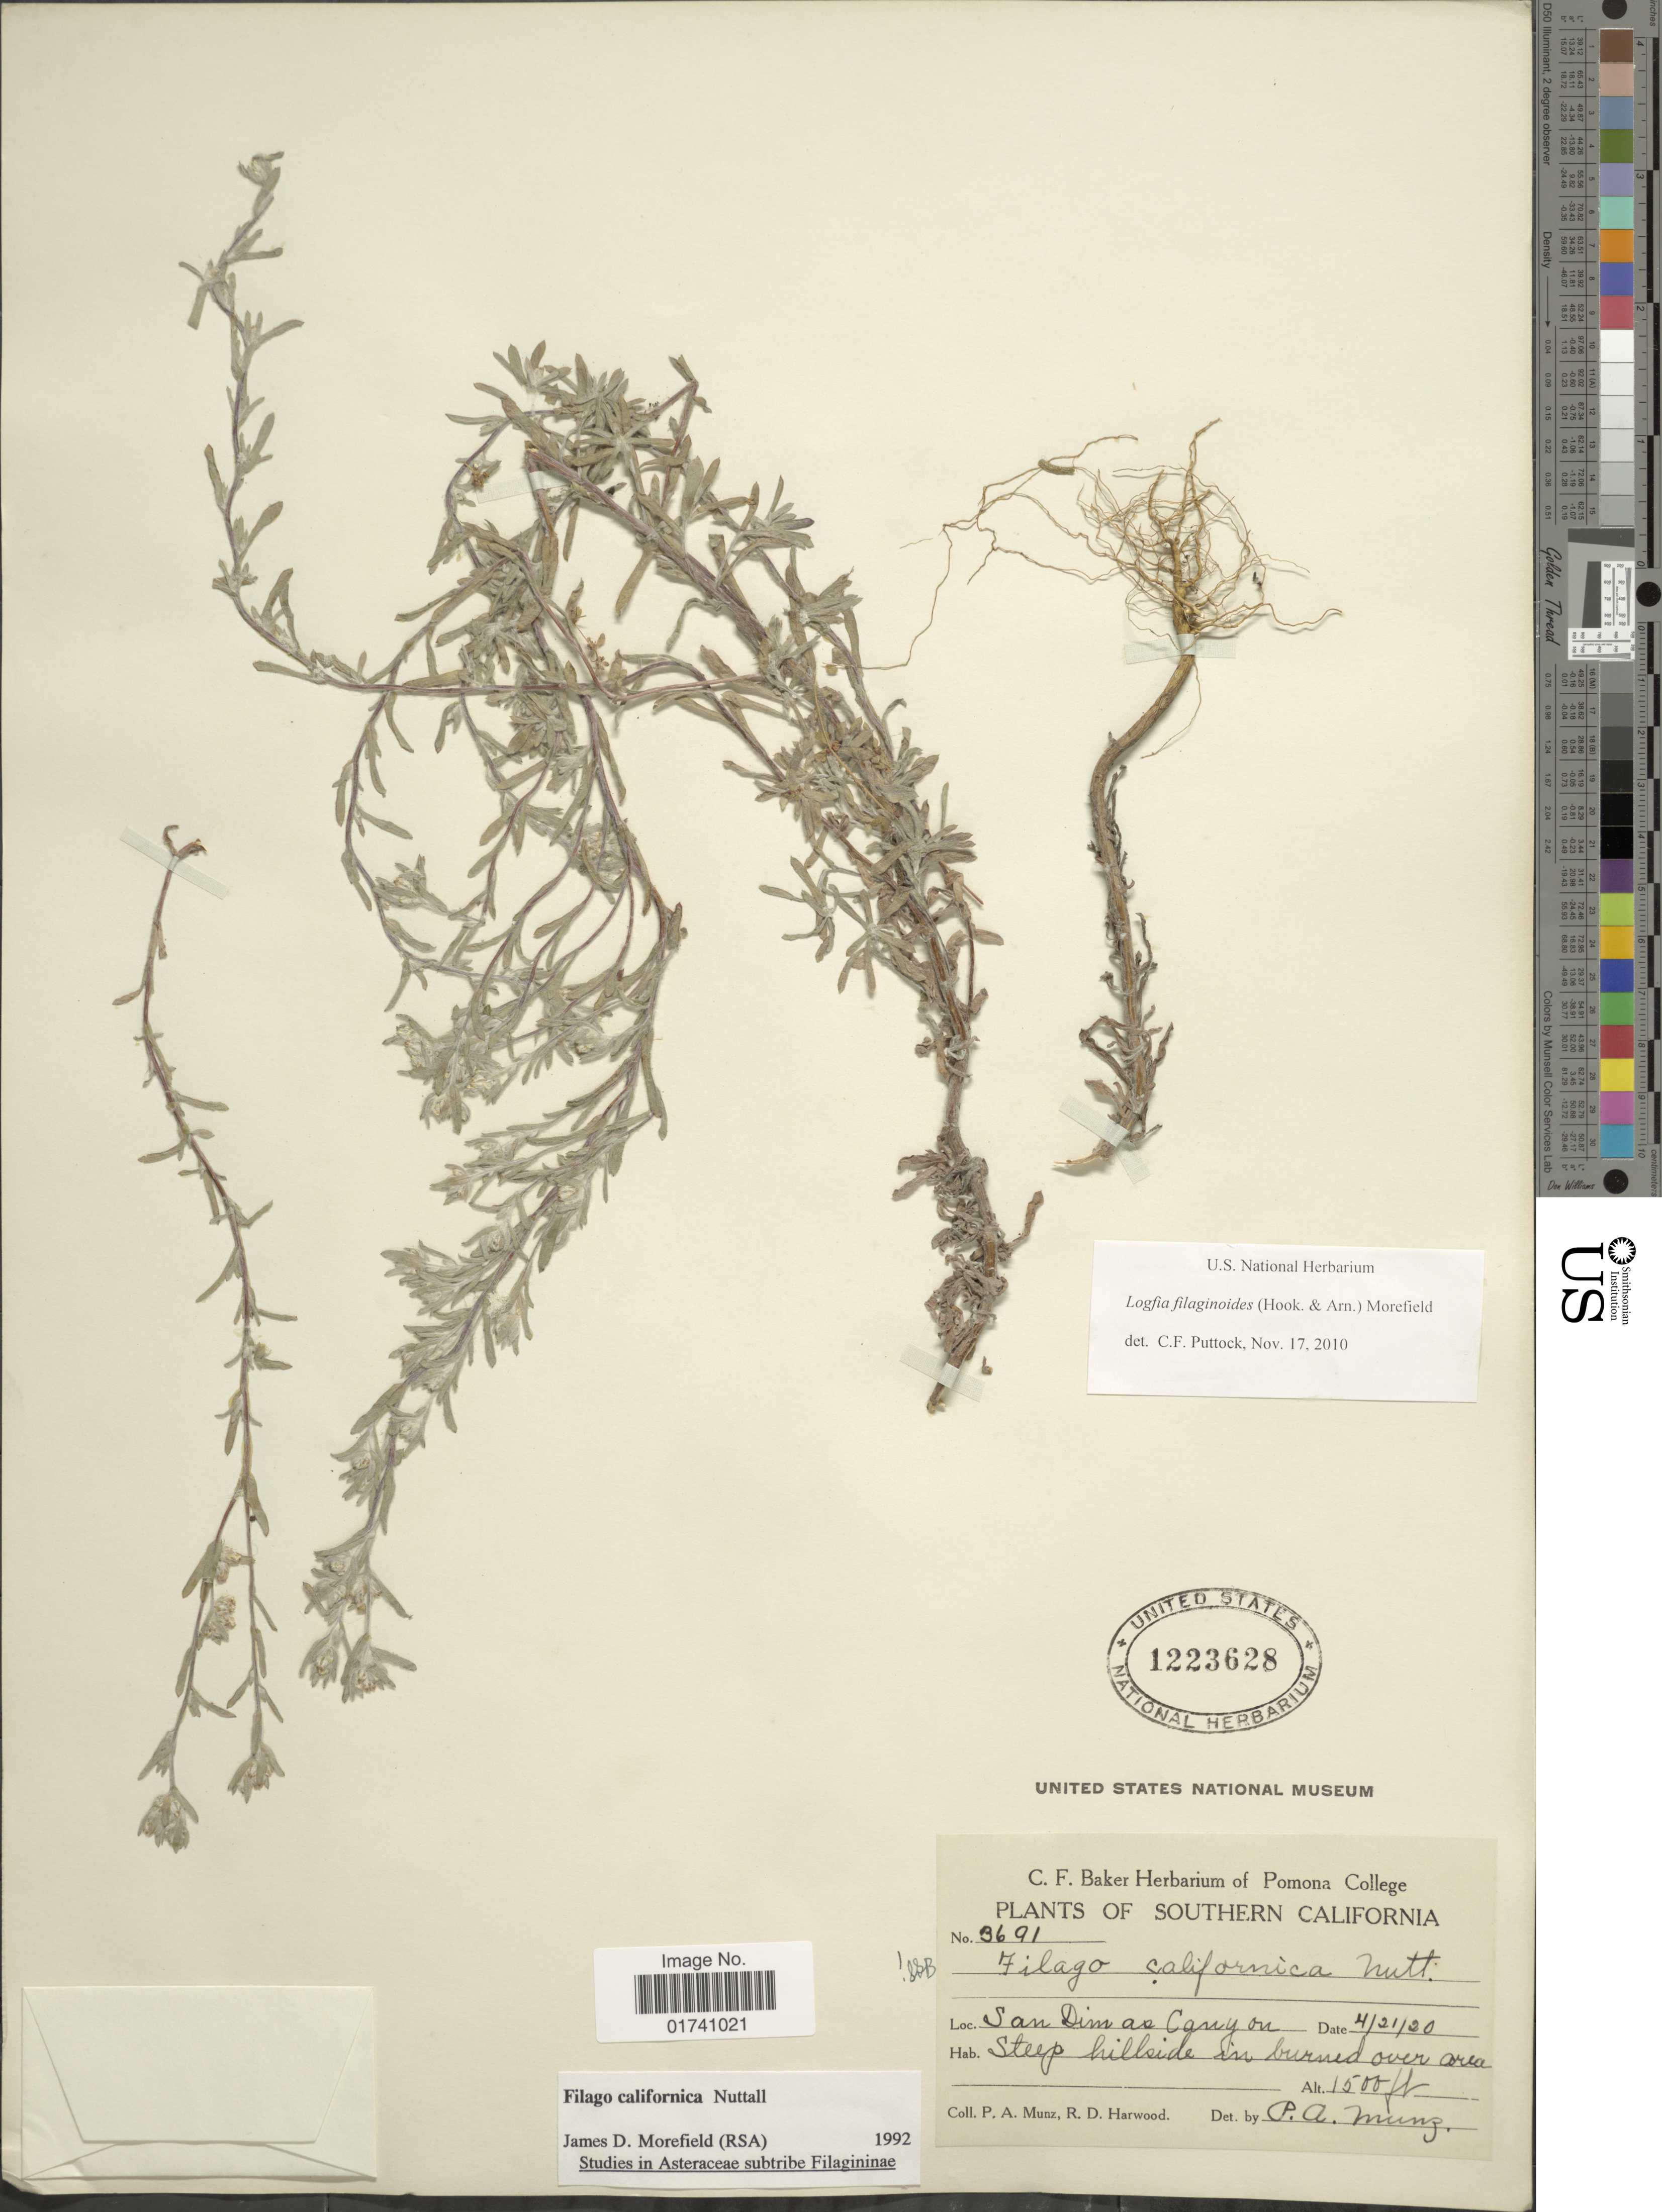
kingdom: Plantae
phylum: Tracheophyta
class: Magnoliopsida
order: Asterales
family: Asteraceae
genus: Logfia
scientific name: Logfia filaginoides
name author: (Hook. & Arn.) Morefield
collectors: P. A. Munz & R. Harwood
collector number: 3691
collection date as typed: Transcribed d/m/y: 21/4/20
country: United States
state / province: California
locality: San Dim as Canyon.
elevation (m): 457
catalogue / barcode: US 1223628